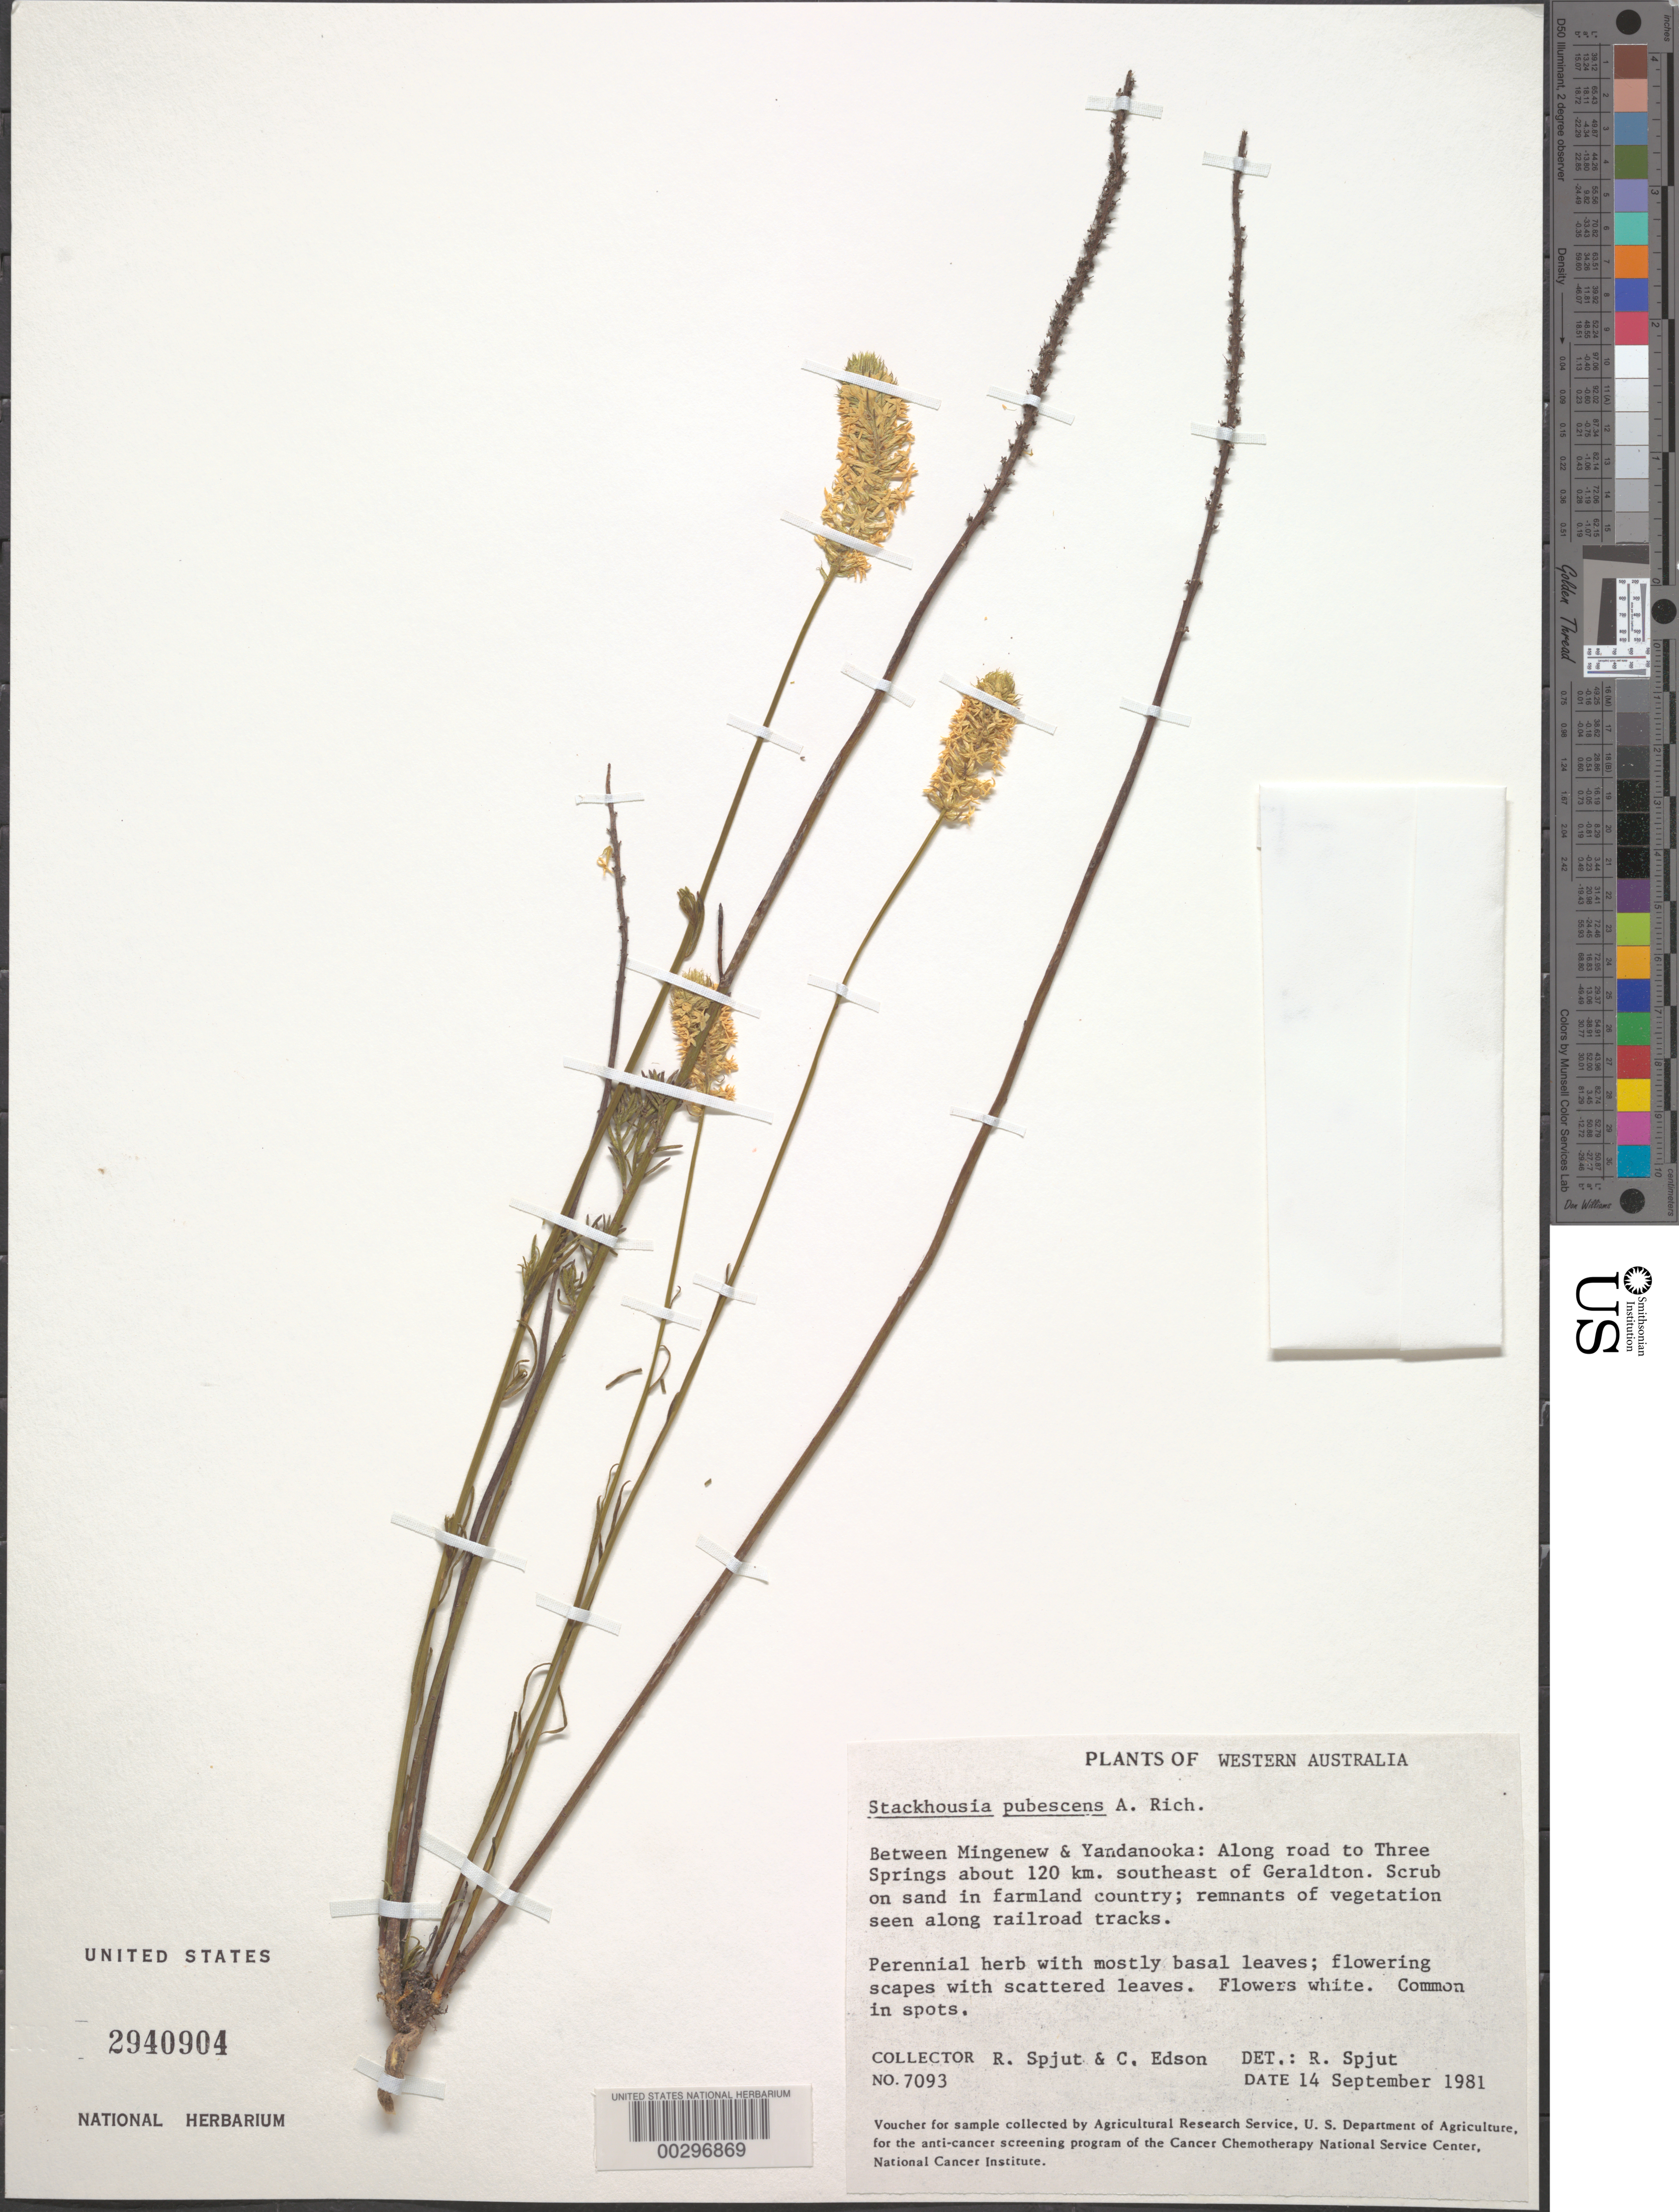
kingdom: Plantae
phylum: Tracheophyta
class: Magnoliopsida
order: Celastrales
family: Celastraceae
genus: Stackhousia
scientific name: Stackhousia pubescens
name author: A. Rich.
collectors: R. Spjut & C. Edson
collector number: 7093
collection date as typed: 14 Sep 1981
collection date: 1981-09-14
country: Australia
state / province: Western Australia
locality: Between mingegew and yandanooka, along road to three springs se of geraldton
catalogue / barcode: US 2940904